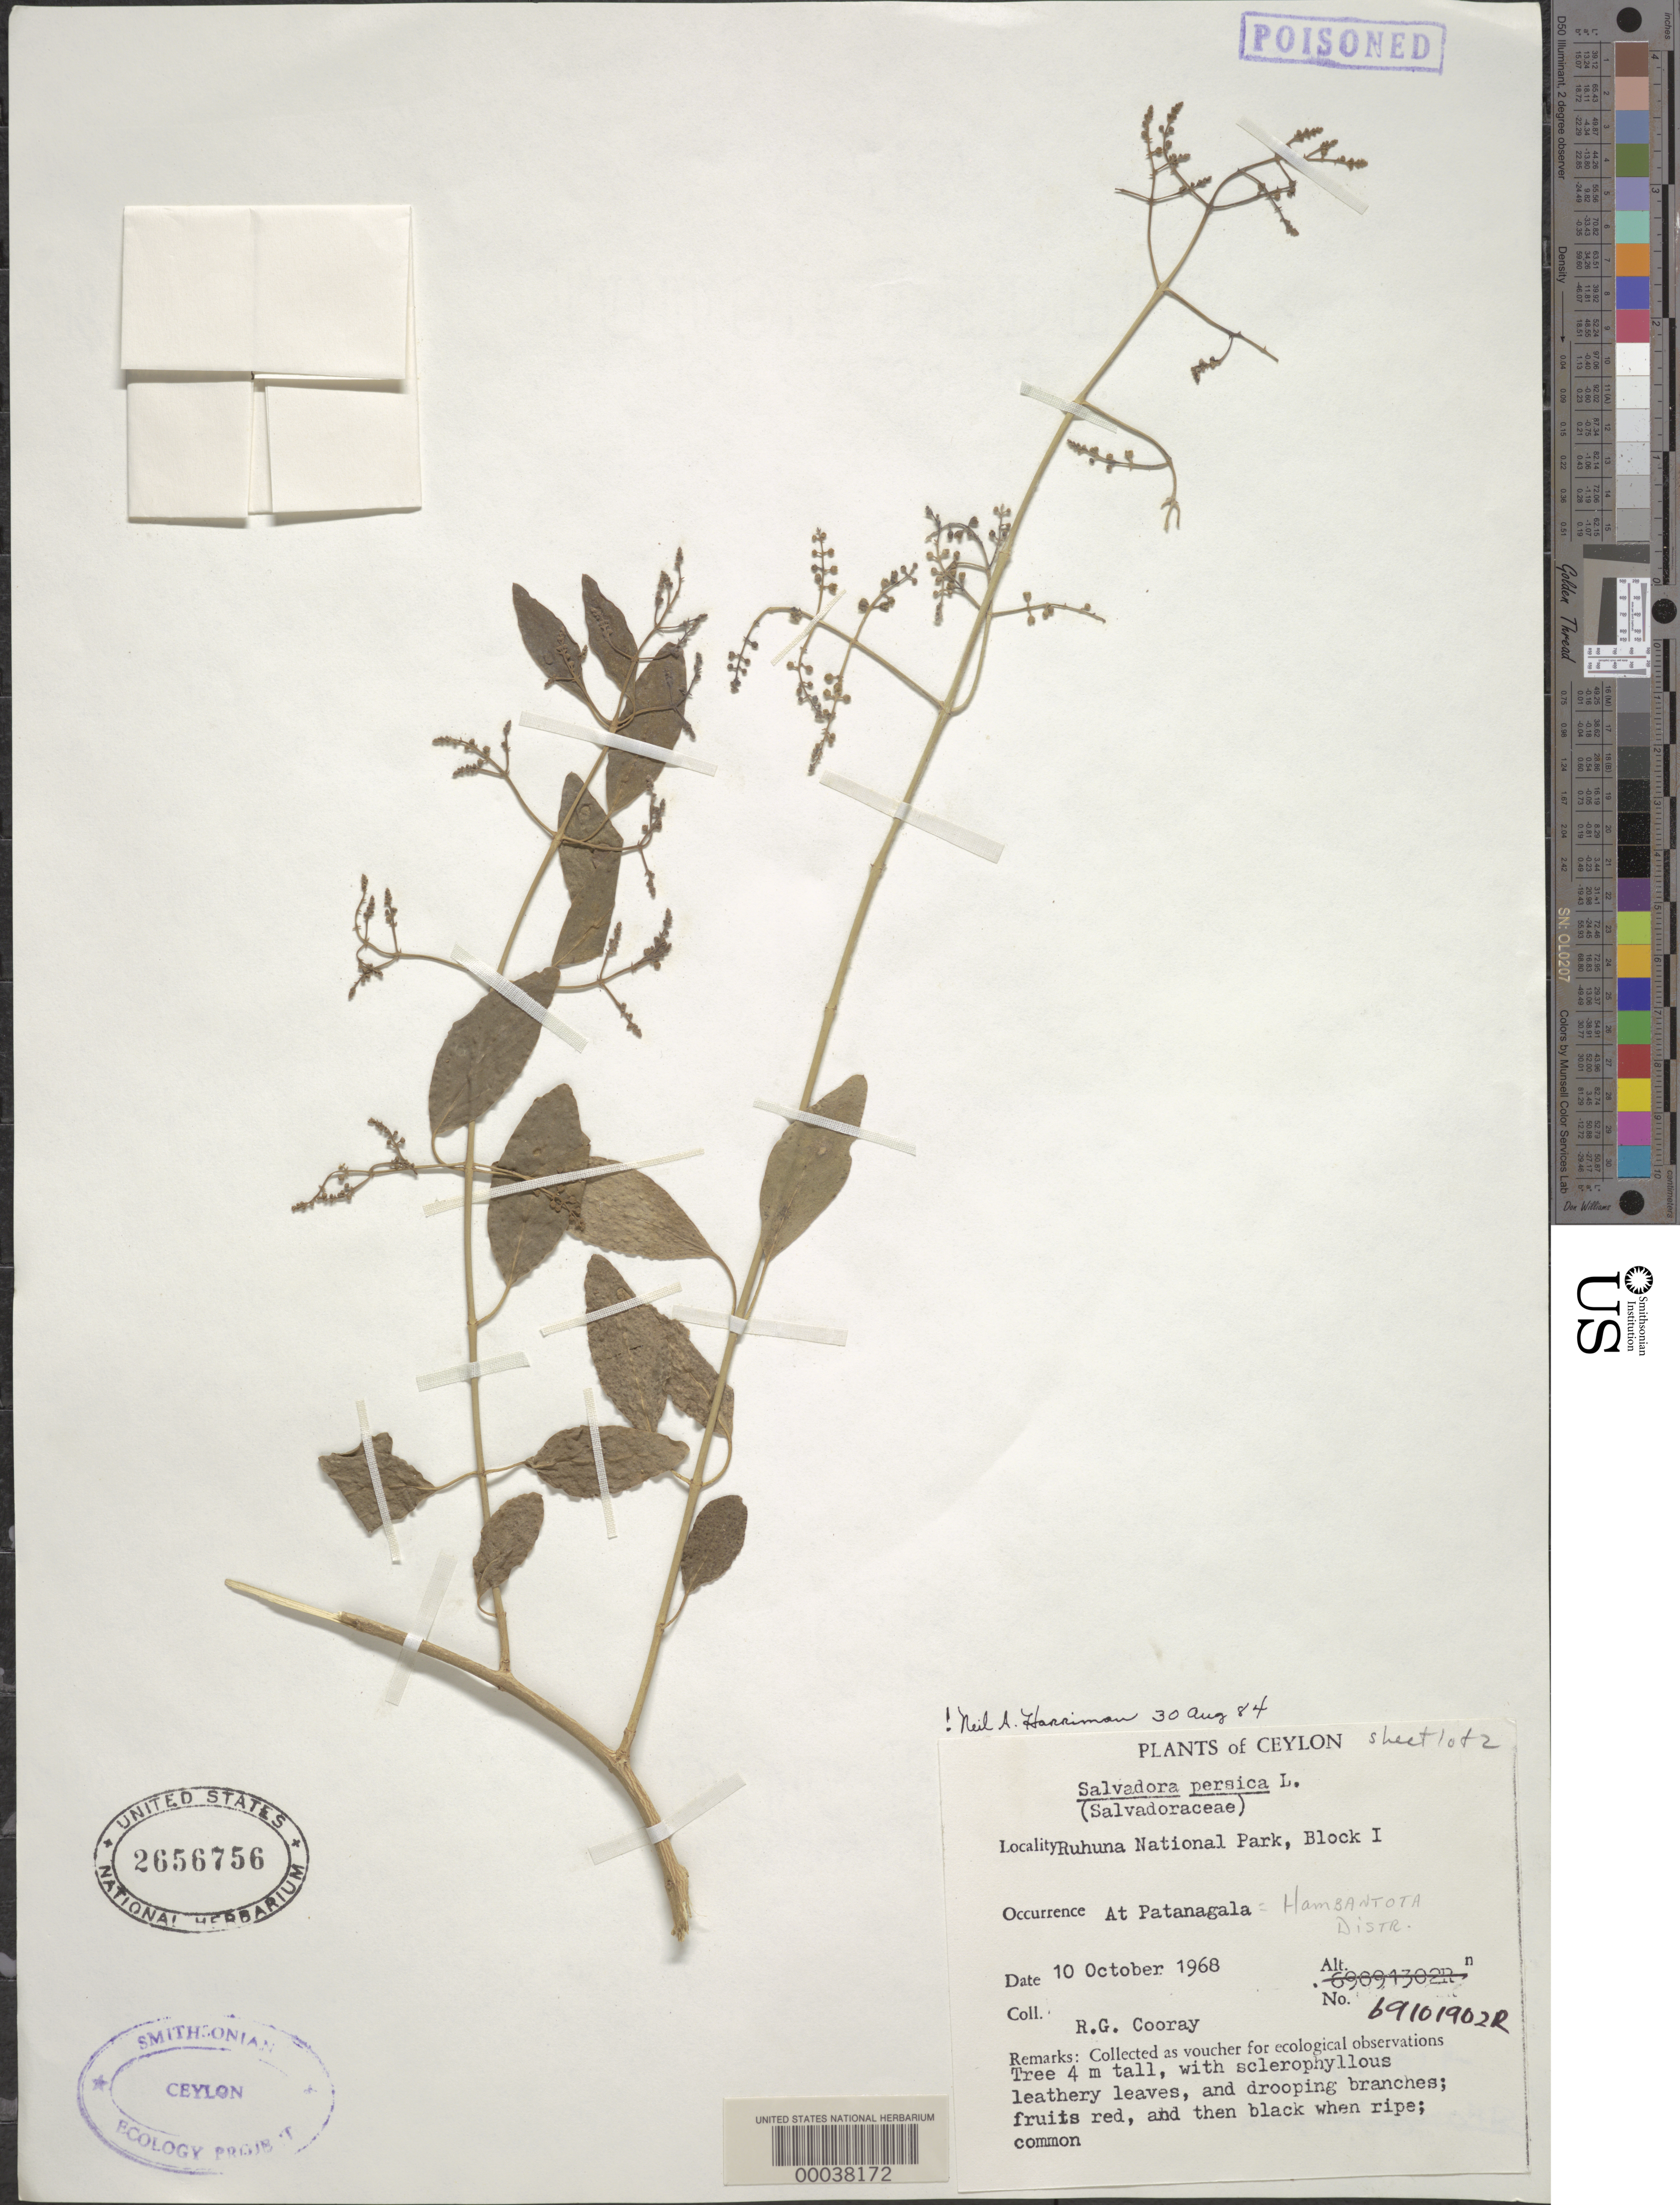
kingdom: Plantae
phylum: Tracheophyta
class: Magnoliopsida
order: Brassicales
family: Salvadoraceae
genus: Salvadora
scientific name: Salvadora persica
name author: L.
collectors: R. Cooray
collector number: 69101902R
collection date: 1968-10-10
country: Sri Lanka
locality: Ceylon. Ruhuna National Park, Block I. At Patanagala = Hambantota Distr.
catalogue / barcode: US 2656756